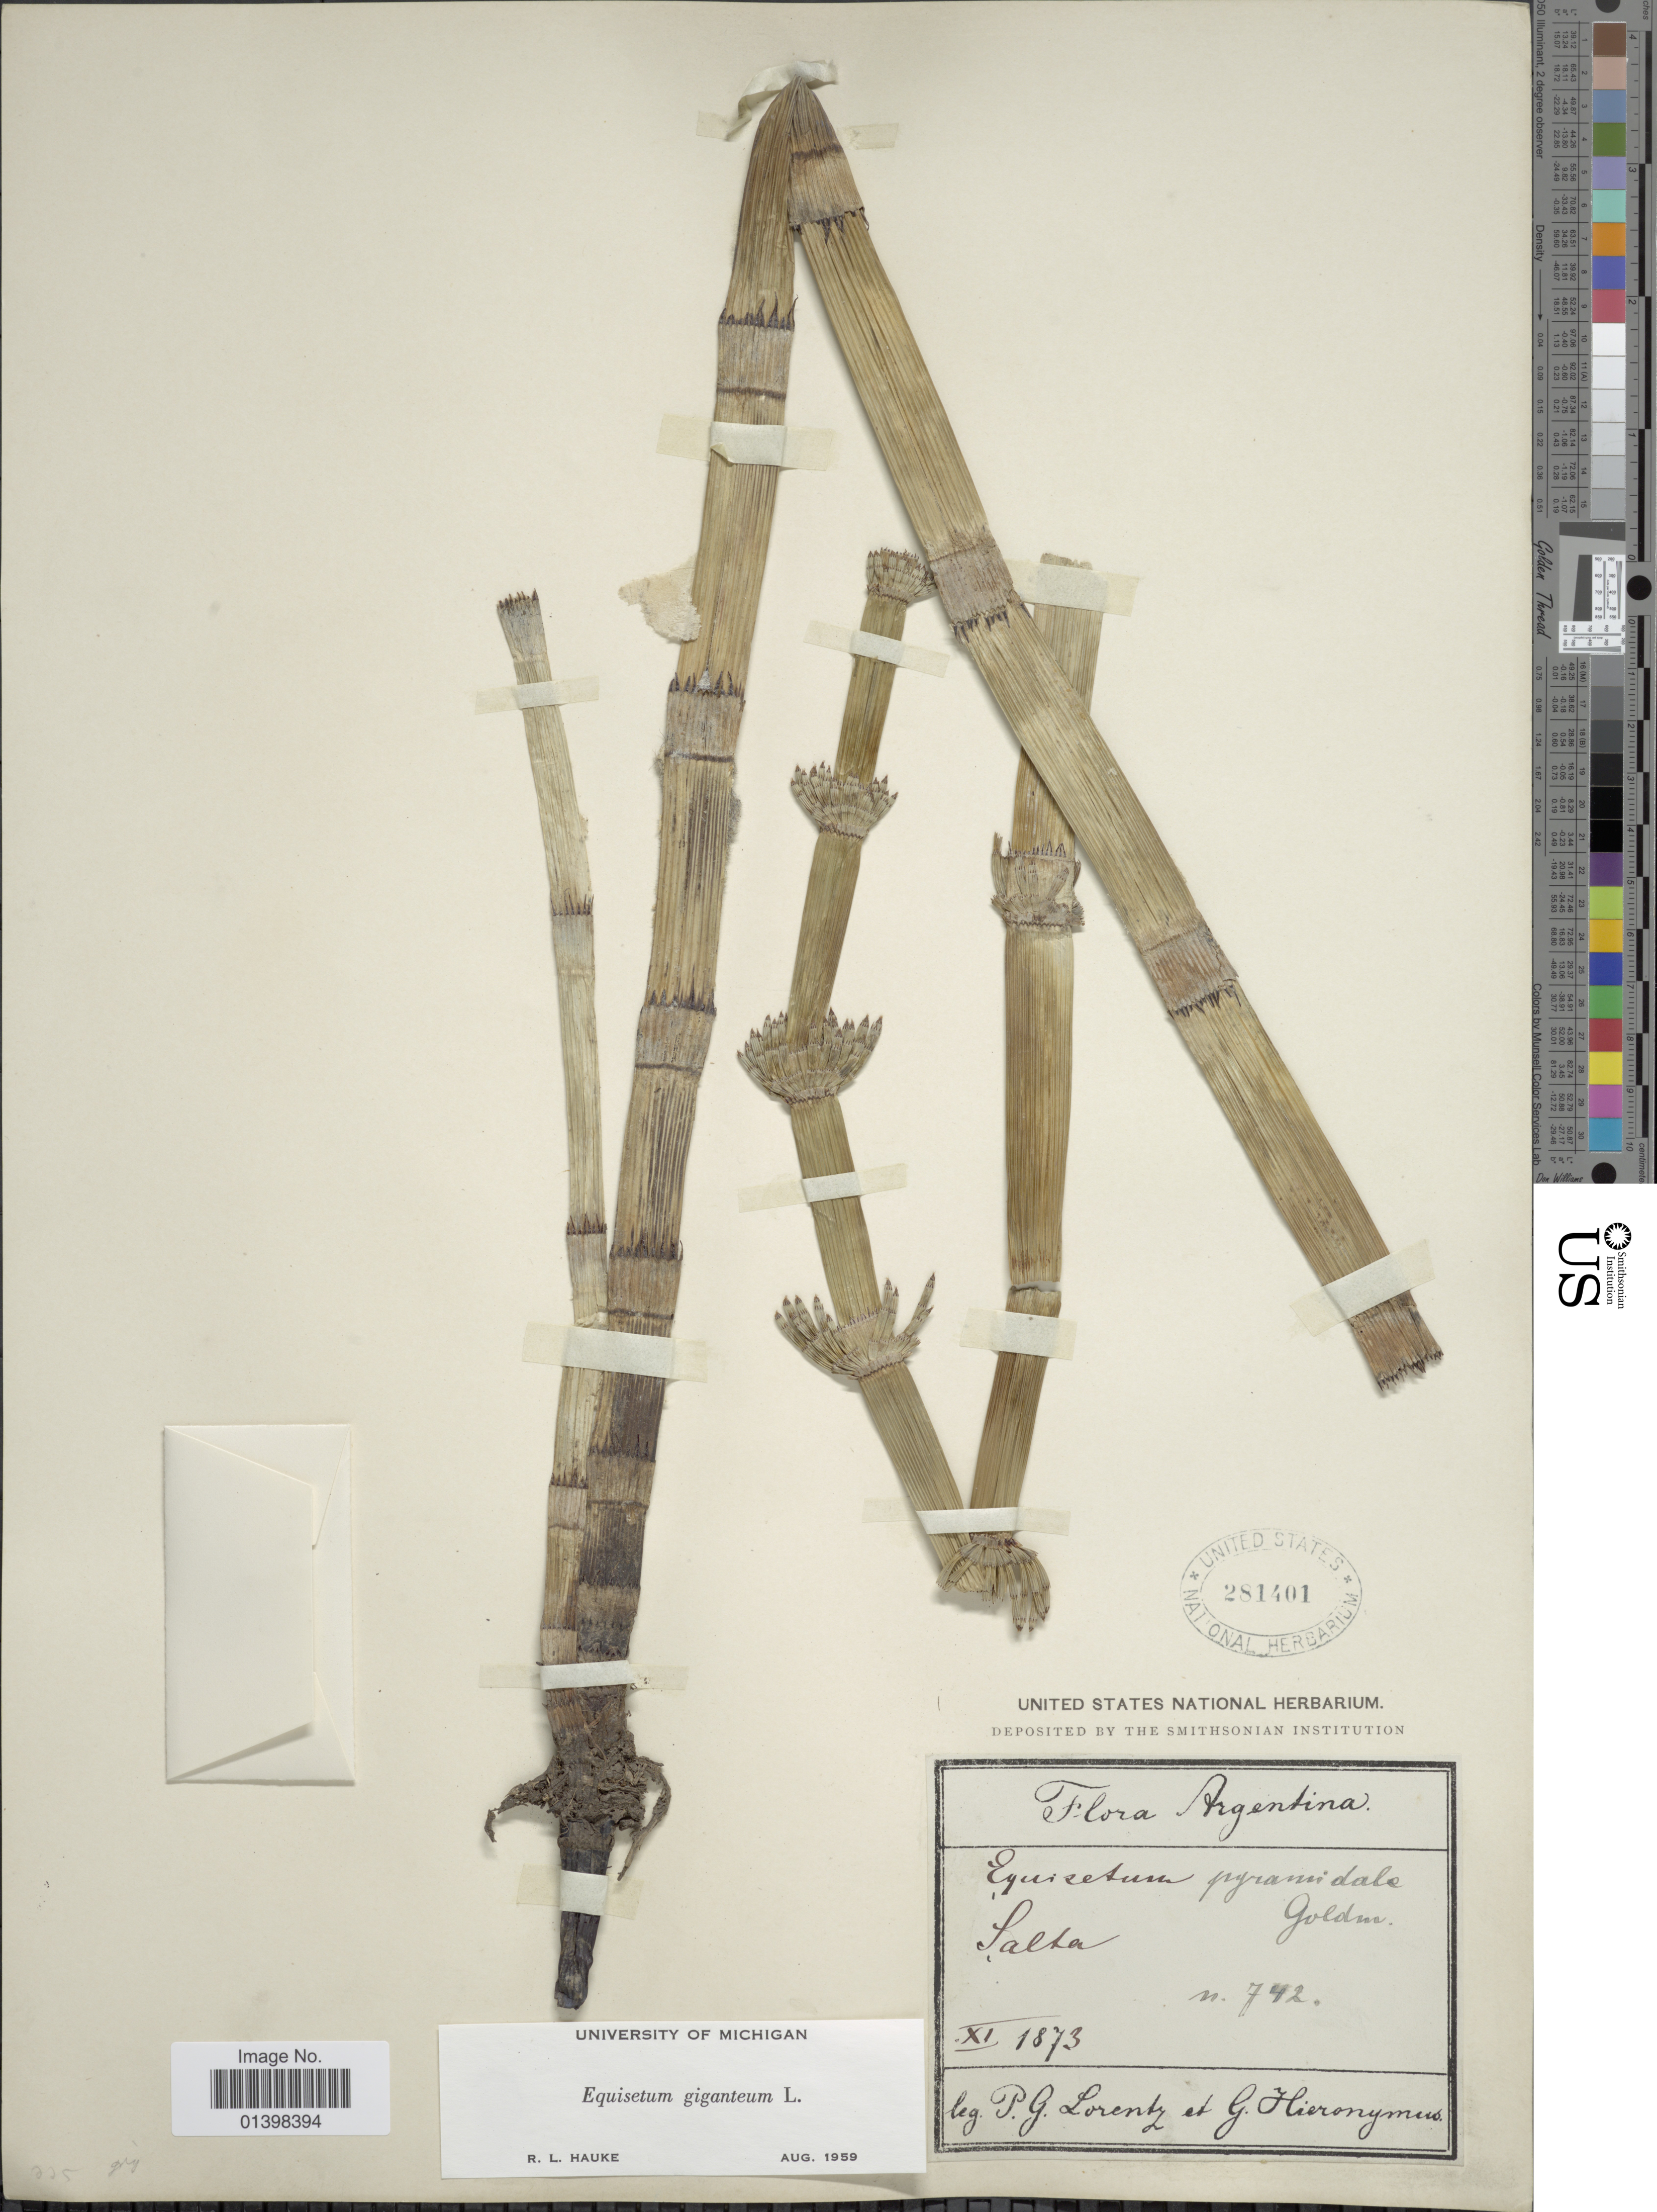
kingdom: Plantae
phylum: Tracheophyta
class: Polypodiopsida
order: Equisetales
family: Equisetaceae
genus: Equisetum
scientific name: Equisetum giganteum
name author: L.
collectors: P. G. Lorentz & G. H. Hieronymus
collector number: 742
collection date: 1873-11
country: Argentina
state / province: Salta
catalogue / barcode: US 281401